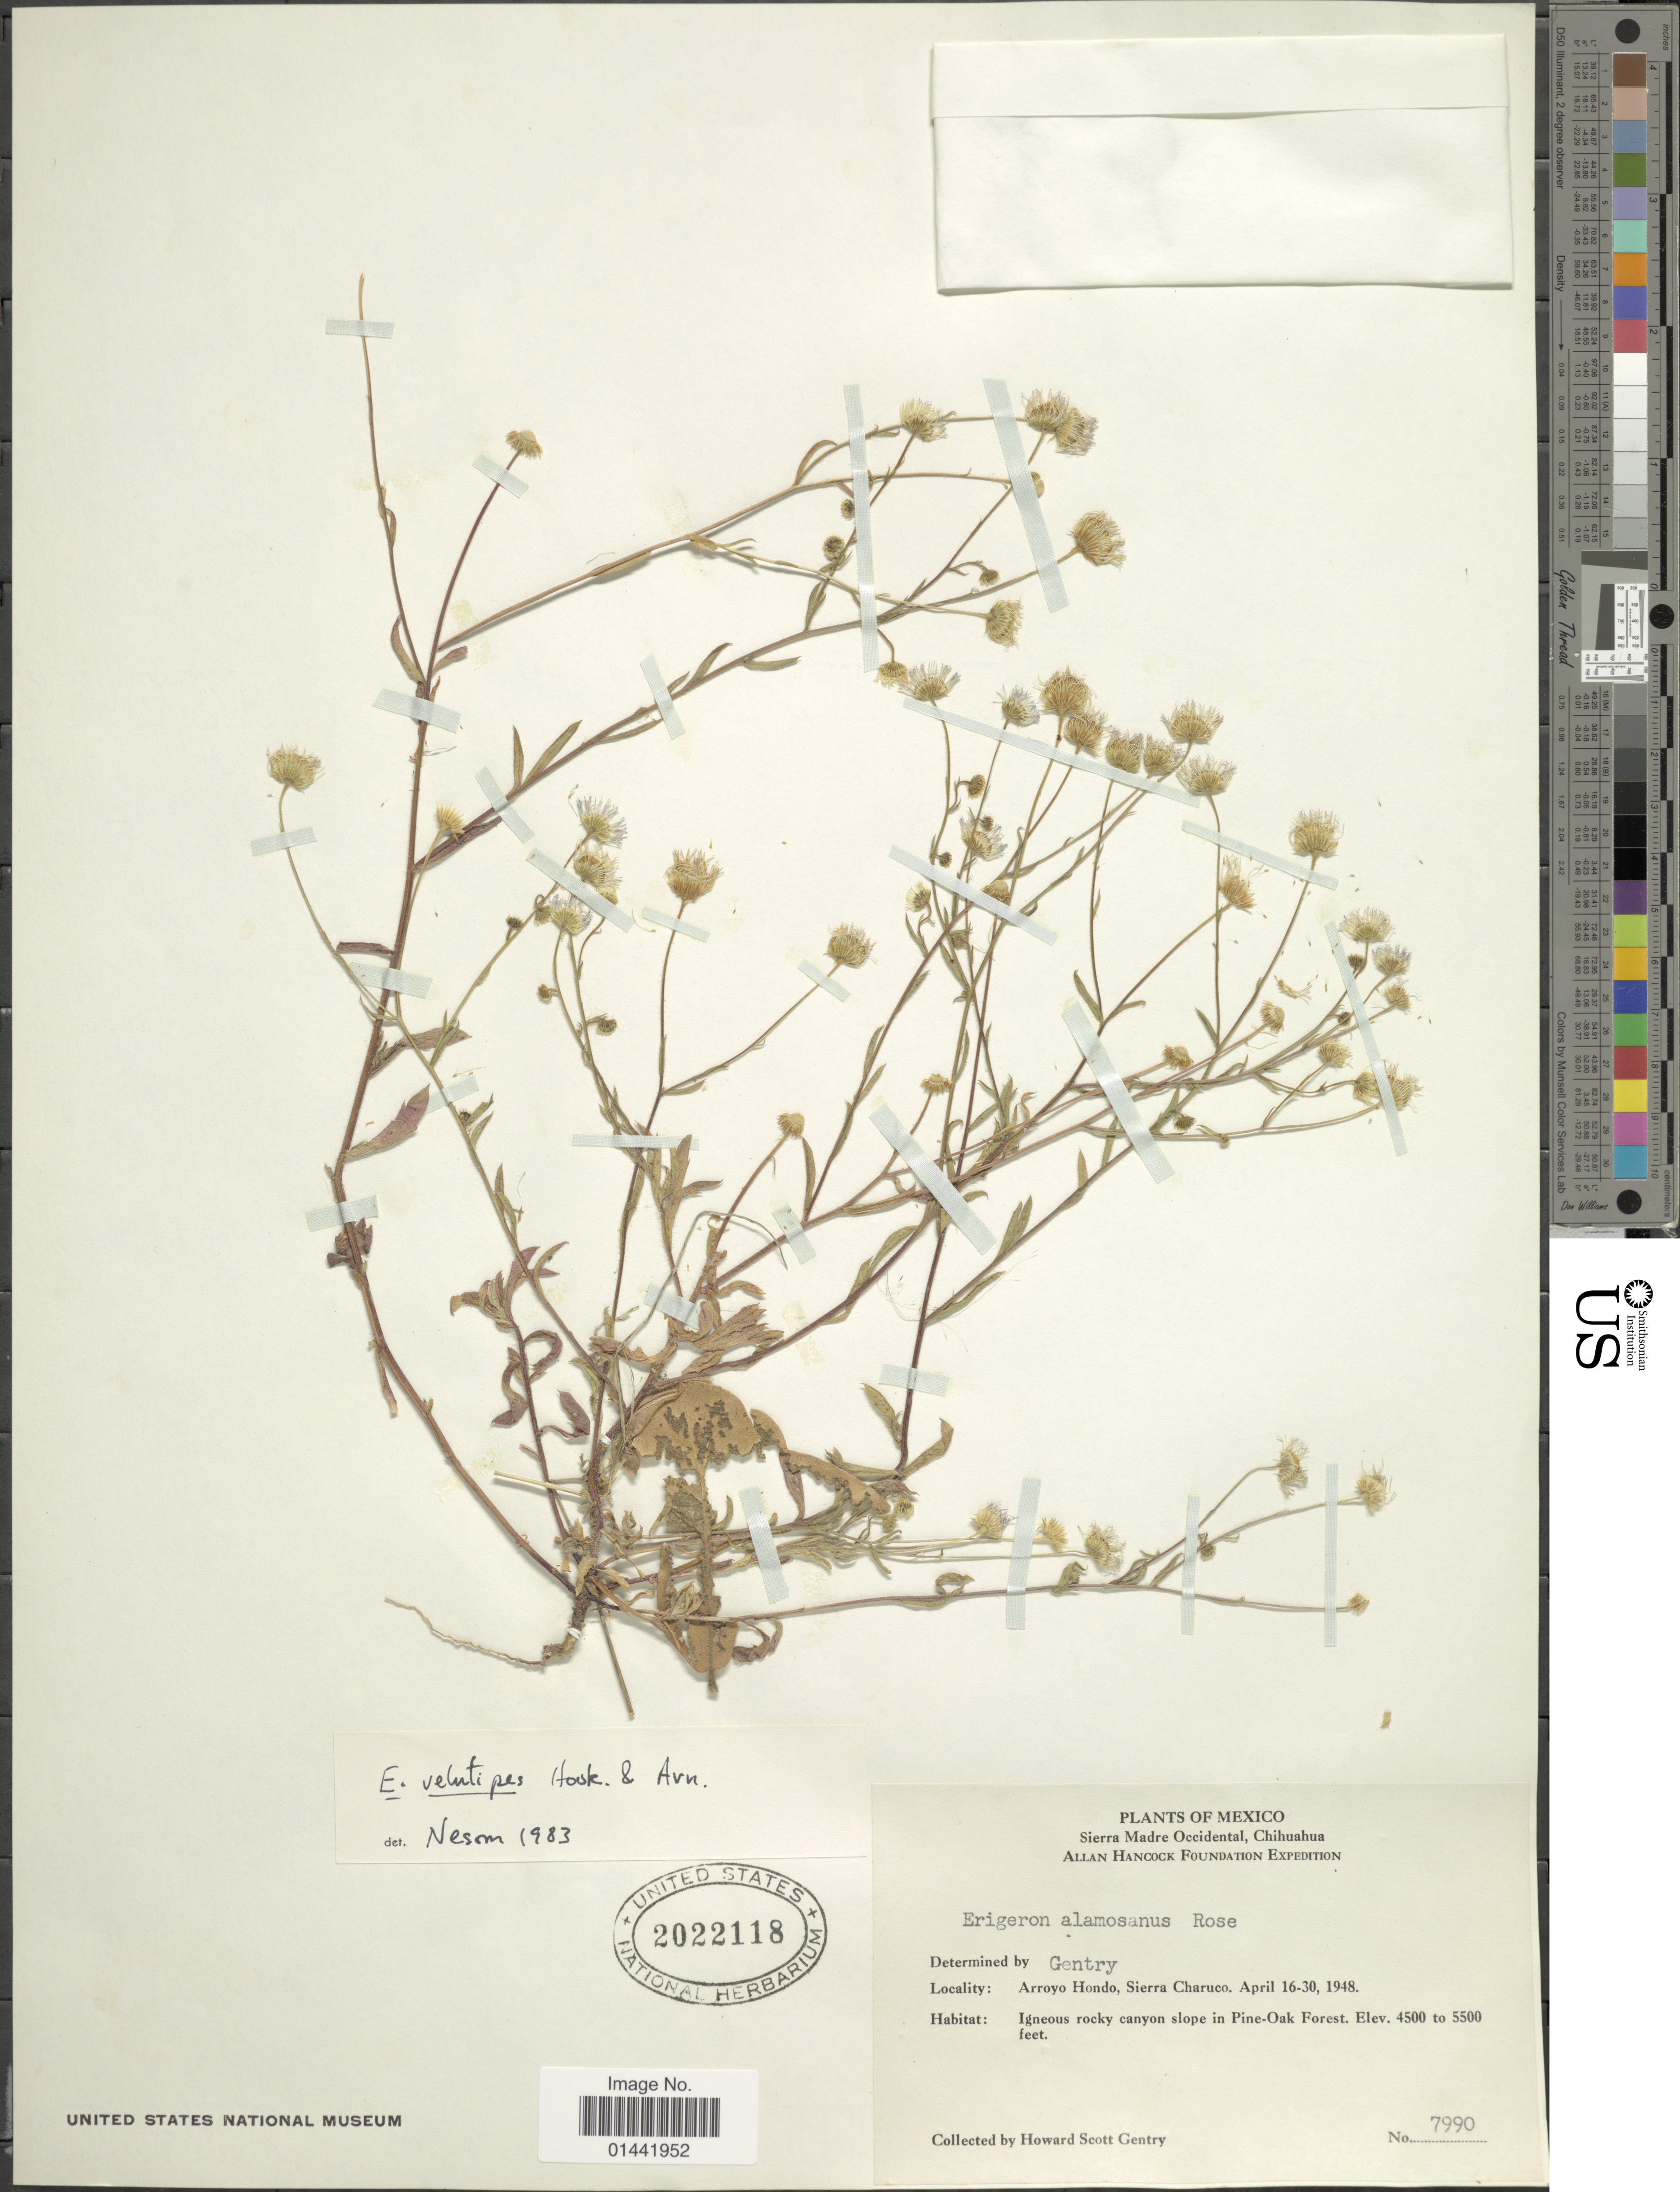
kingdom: Plantae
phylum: Tracheophyta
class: Magnoliopsida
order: Asterales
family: Asteraceae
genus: Erigeron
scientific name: Erigeron velutipes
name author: Hook. & Arn.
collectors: H. S. Gentry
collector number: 7990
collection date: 1948-04-16/1948-04-30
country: Mexico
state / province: Chihuahua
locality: Sierra Madre Occidental, Arroyo Hondo, Sierra Charuco, Igneous rocky canyon slope in Pine-Oak Forest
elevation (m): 1372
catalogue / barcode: US 2022118